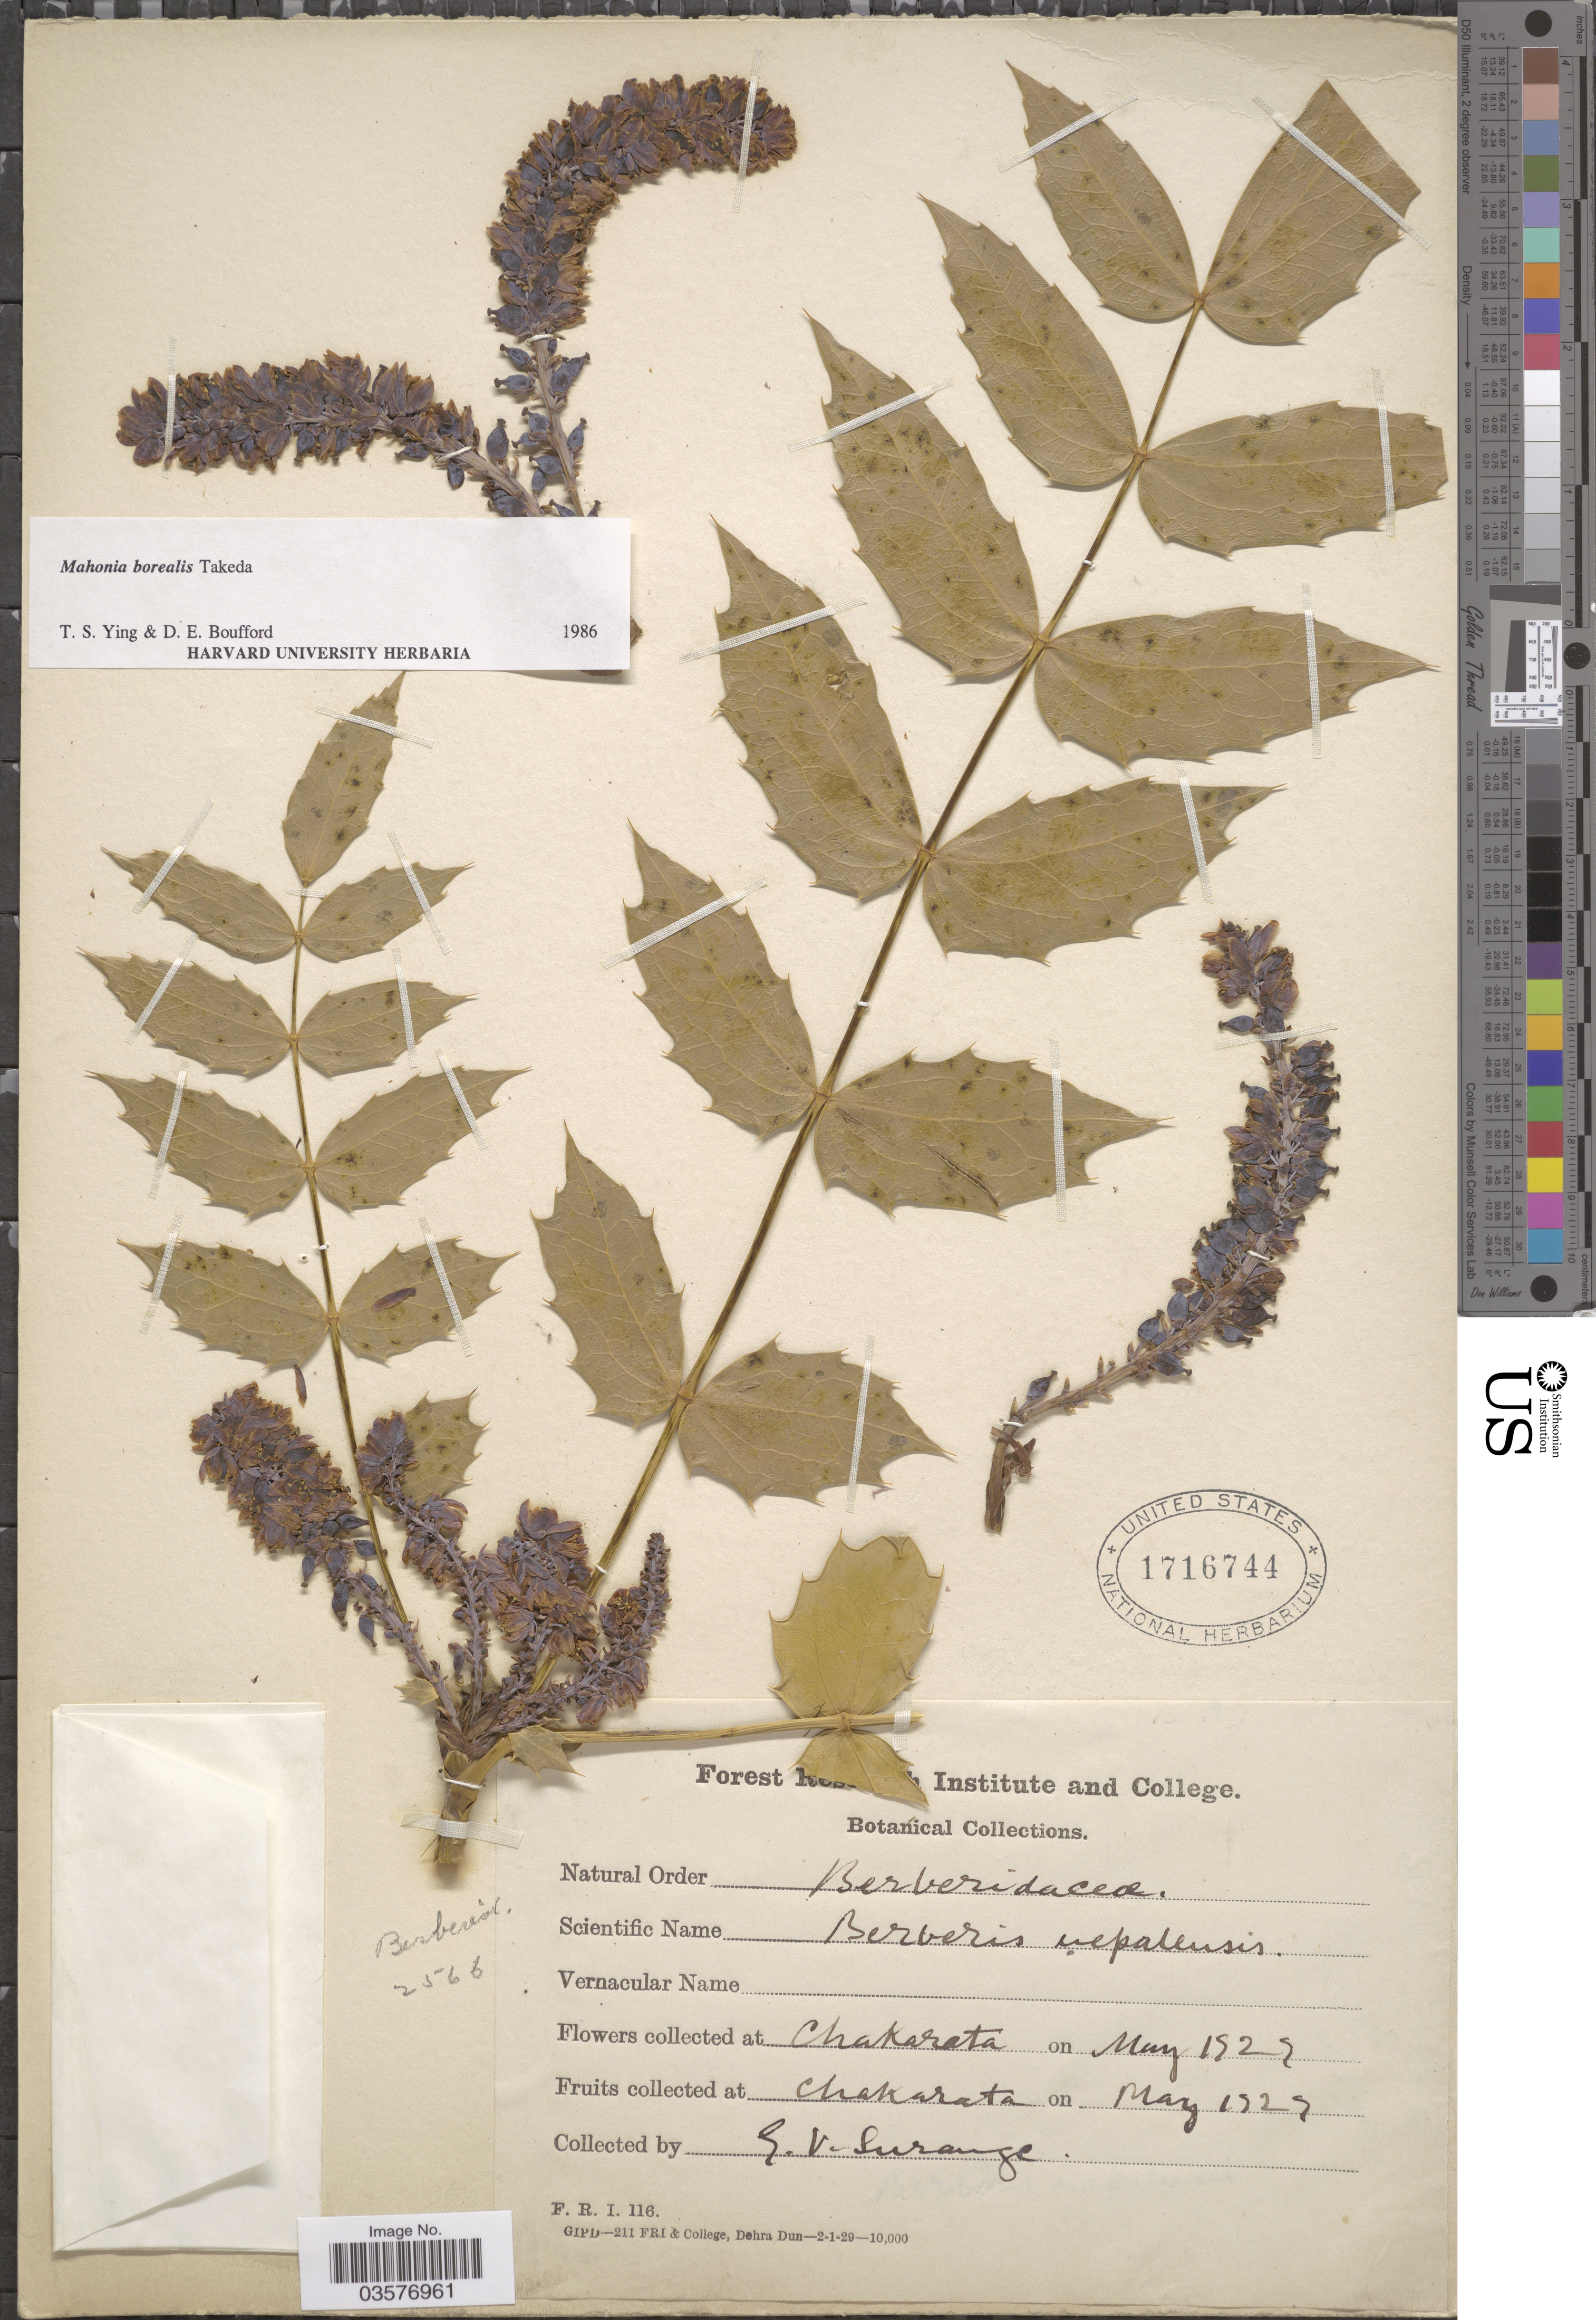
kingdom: Plantae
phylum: Tracheophyta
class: Magnoliopsida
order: Ranunculales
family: Berberidaceae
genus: Mahonia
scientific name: Mahonia borealis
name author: Takeda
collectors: G. Surange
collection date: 1929-05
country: India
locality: Chakarata.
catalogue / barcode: US 1716744